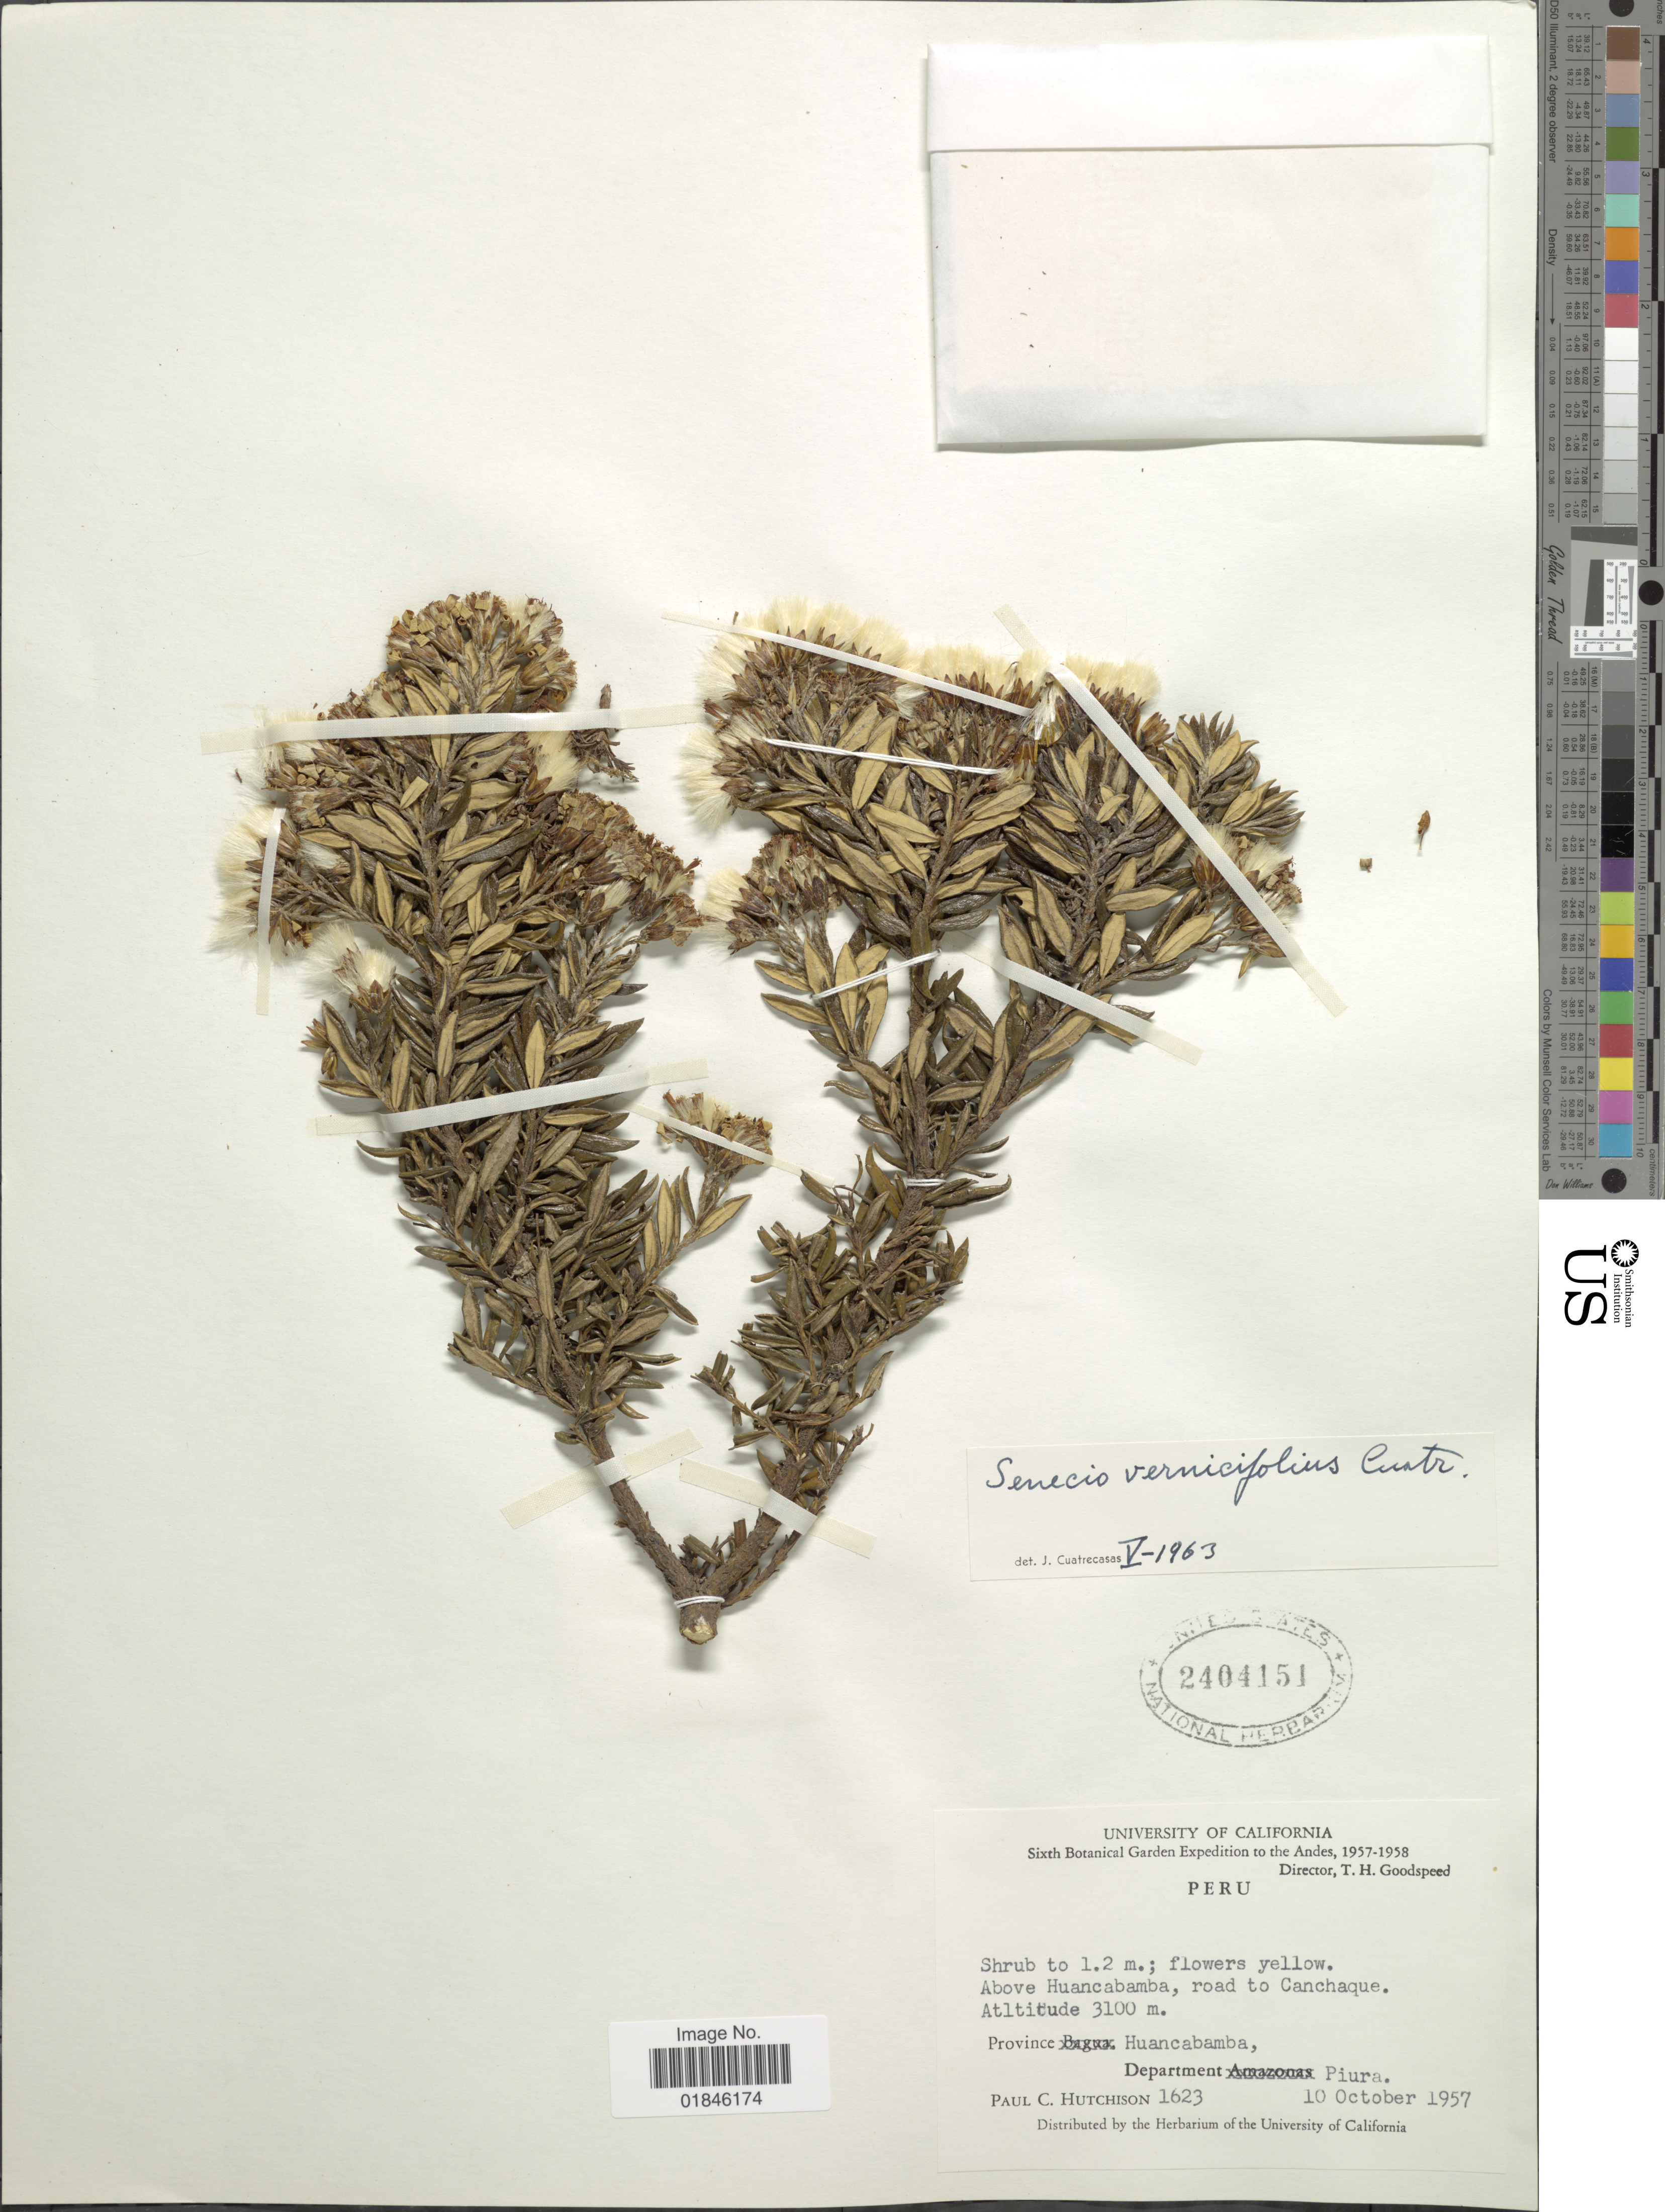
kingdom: Plantae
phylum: Tracheophyta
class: Magnoliopsida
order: Asterales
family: Asteraceae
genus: Pentacalia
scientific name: Pentacalia vernicifolia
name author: (Cuatrec.) Cuatrec.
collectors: P. C. Hutchison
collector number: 1623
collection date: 1957-10-10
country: Peru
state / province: Piura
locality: Above Huancabamba, road to Canchaque. Province Huancabamba, Department Piura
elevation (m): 3100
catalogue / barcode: US 2404151